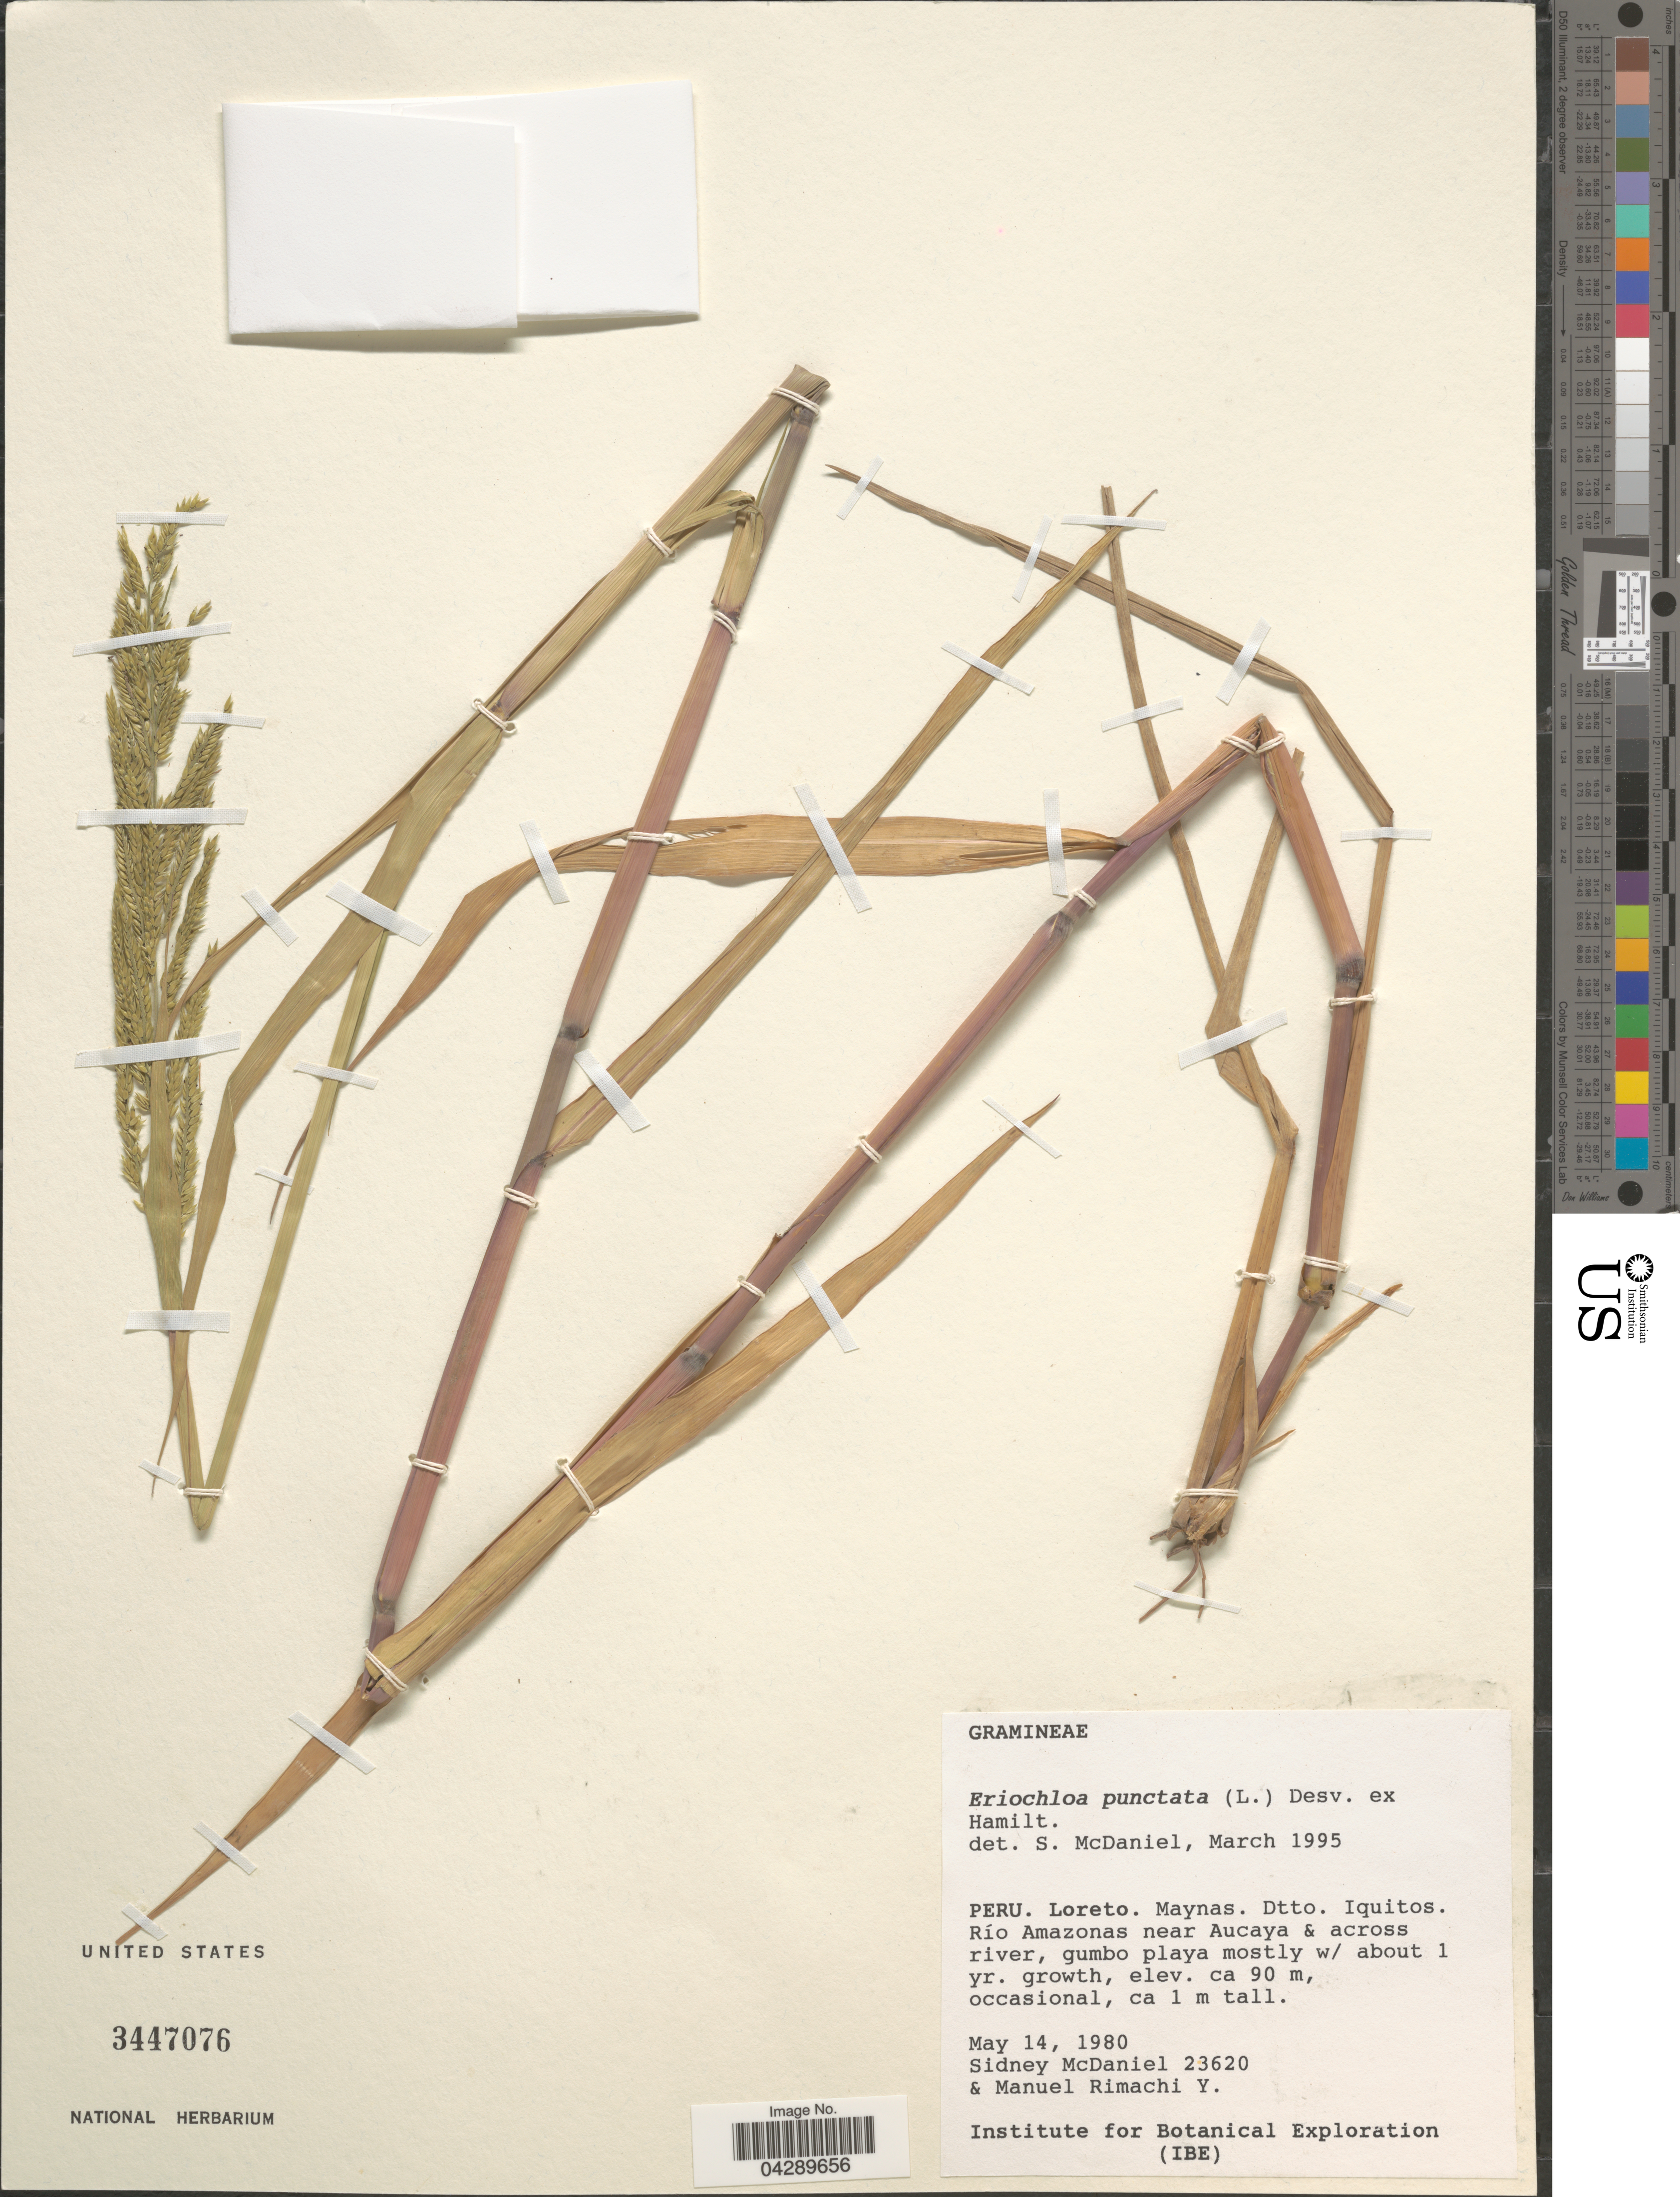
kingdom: Plantae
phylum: Tracheophyta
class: Liliopsida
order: Poales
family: Poaceae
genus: Eriochloa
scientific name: Eriochloa punctata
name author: (L.) Desv. ex Ham.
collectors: S. McDaniel & M. Rimachi Y.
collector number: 23620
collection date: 1980-05-14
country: Peru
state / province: Loreto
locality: Maynas. Dtto. Iquitos. Río Amazonas near Aucaya & across river, gumbo playa mostly w/ about 1 yr. growth. Institute for Botanical Exploration (IBE).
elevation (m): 90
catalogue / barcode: US 3447076